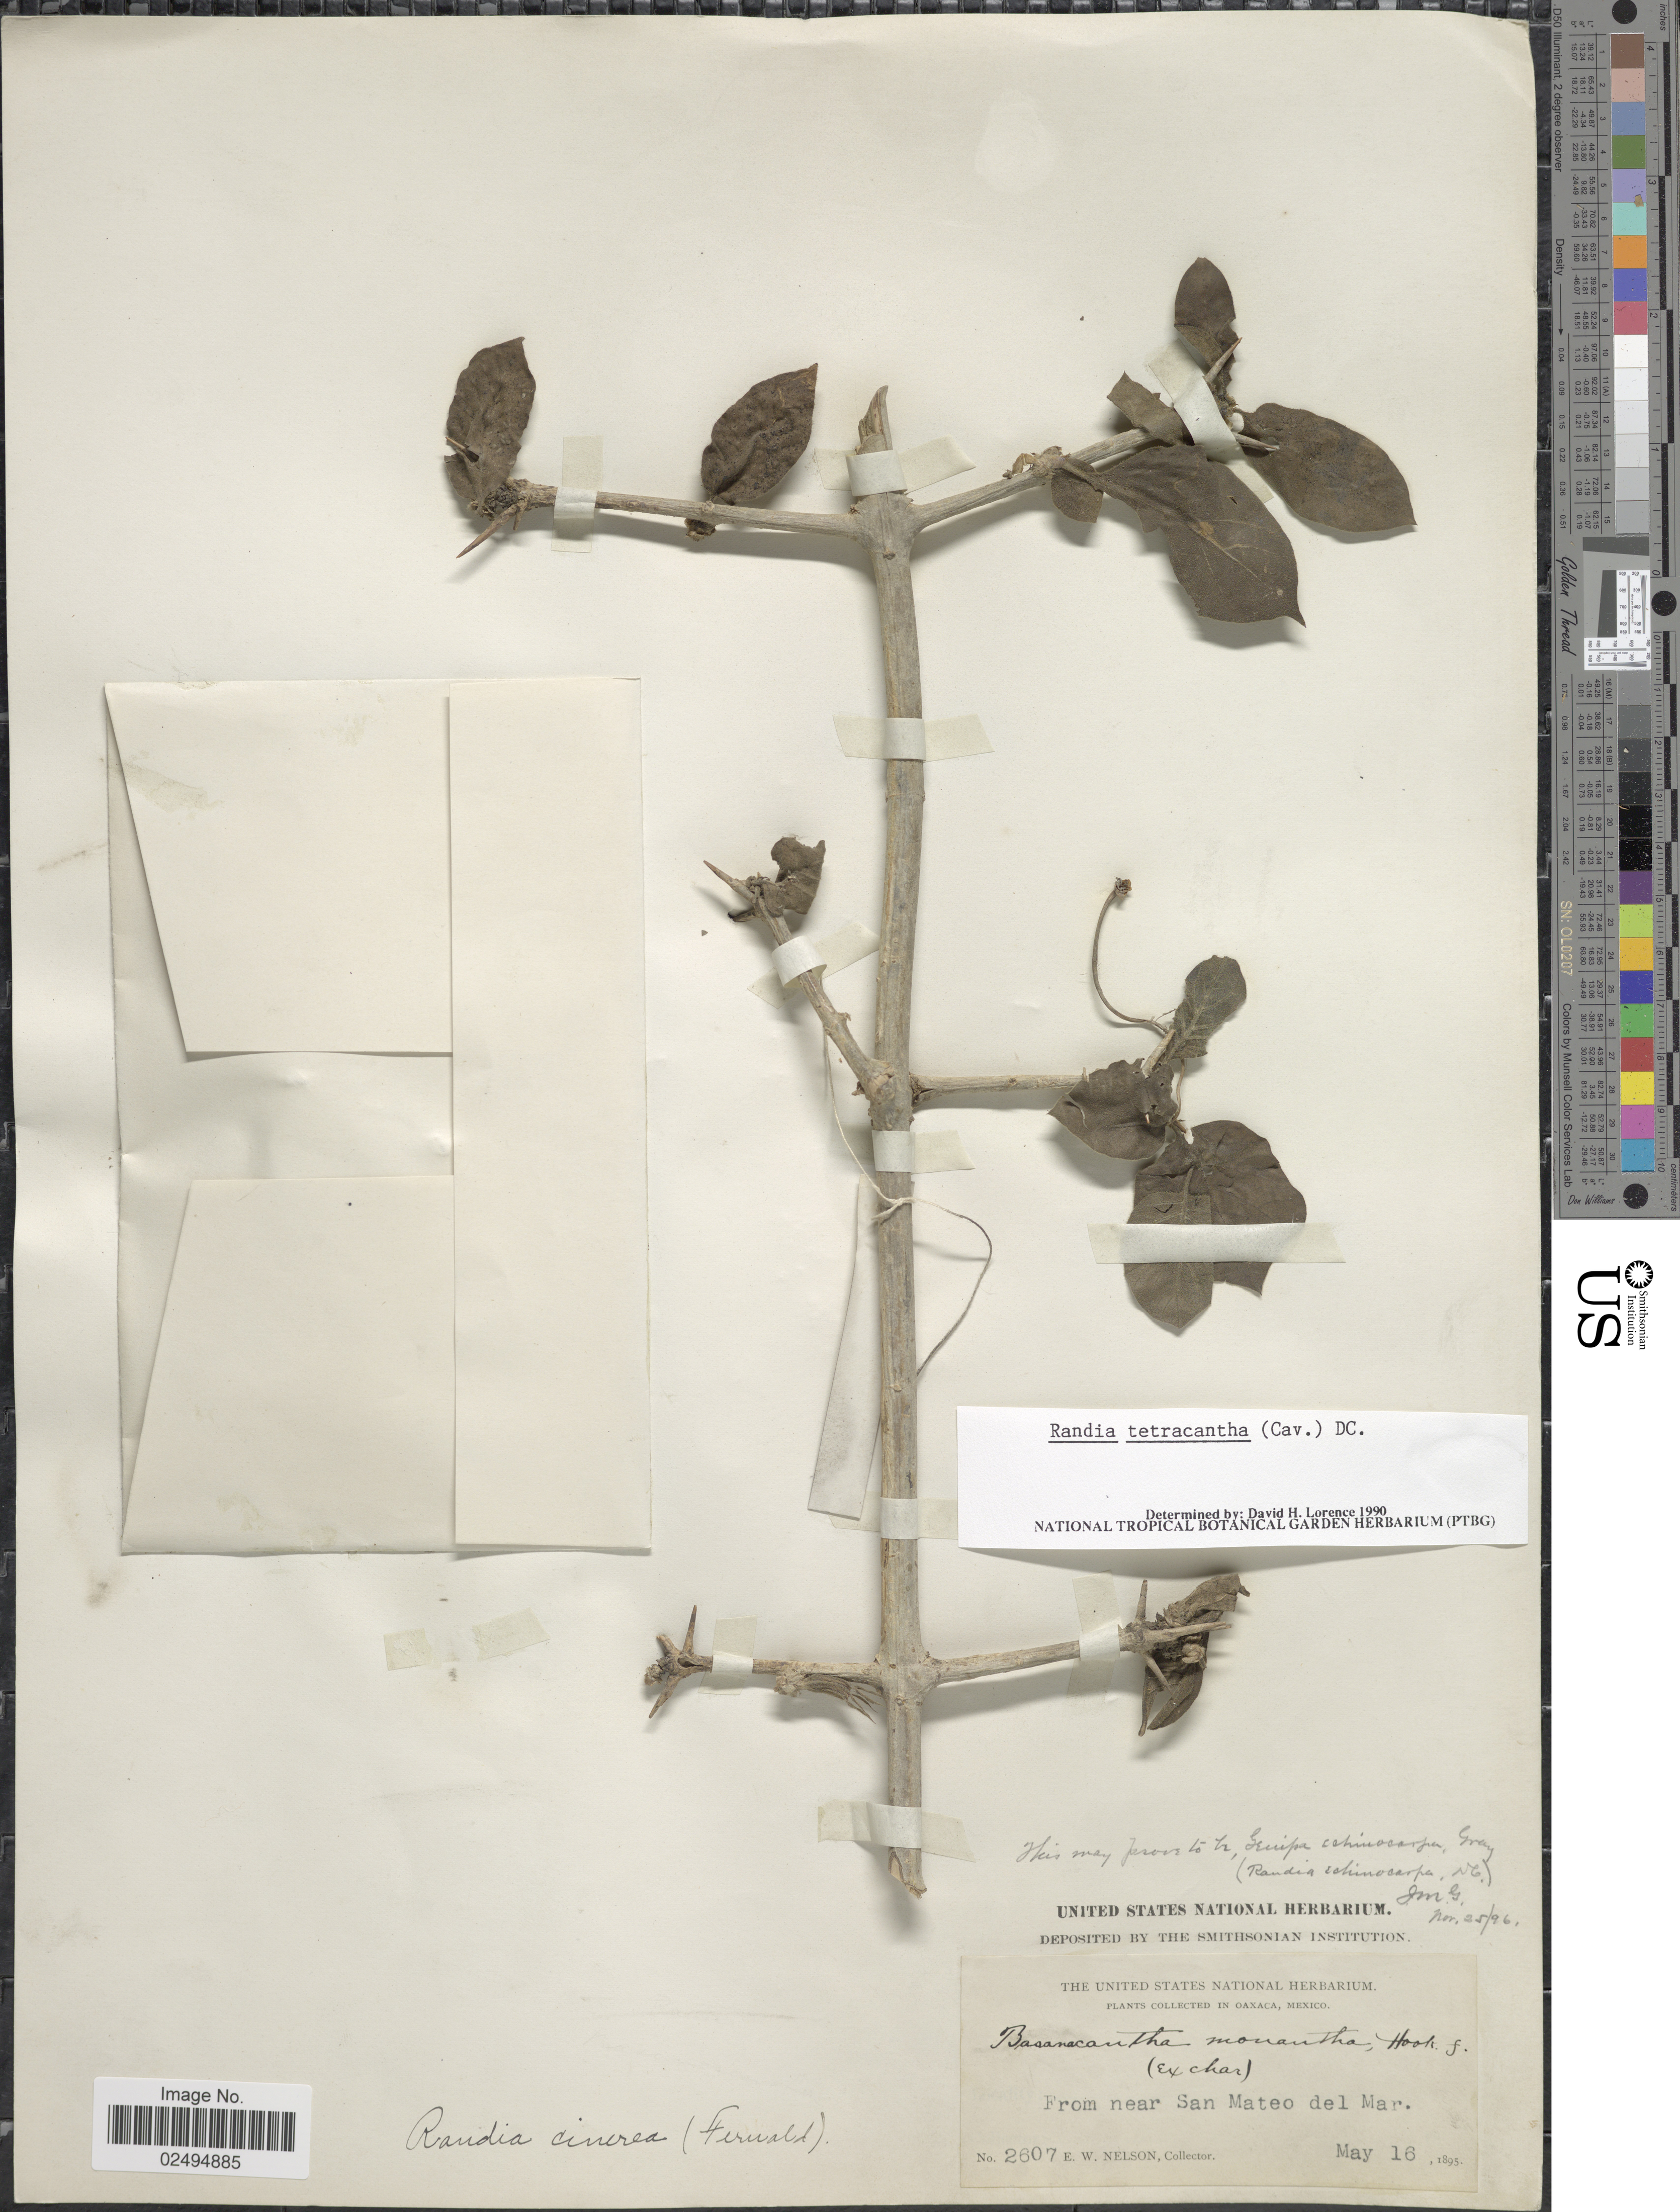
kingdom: Plantae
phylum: Tracheophyta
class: Magnoliopsida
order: Gentianales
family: Rubiaceae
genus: Randia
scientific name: Randia tetracantha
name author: (Cav.) DC.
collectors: E. W. Nelson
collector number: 2607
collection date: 1895-05-16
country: Mexico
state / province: Oaxaca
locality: From near San Mateo del Mar